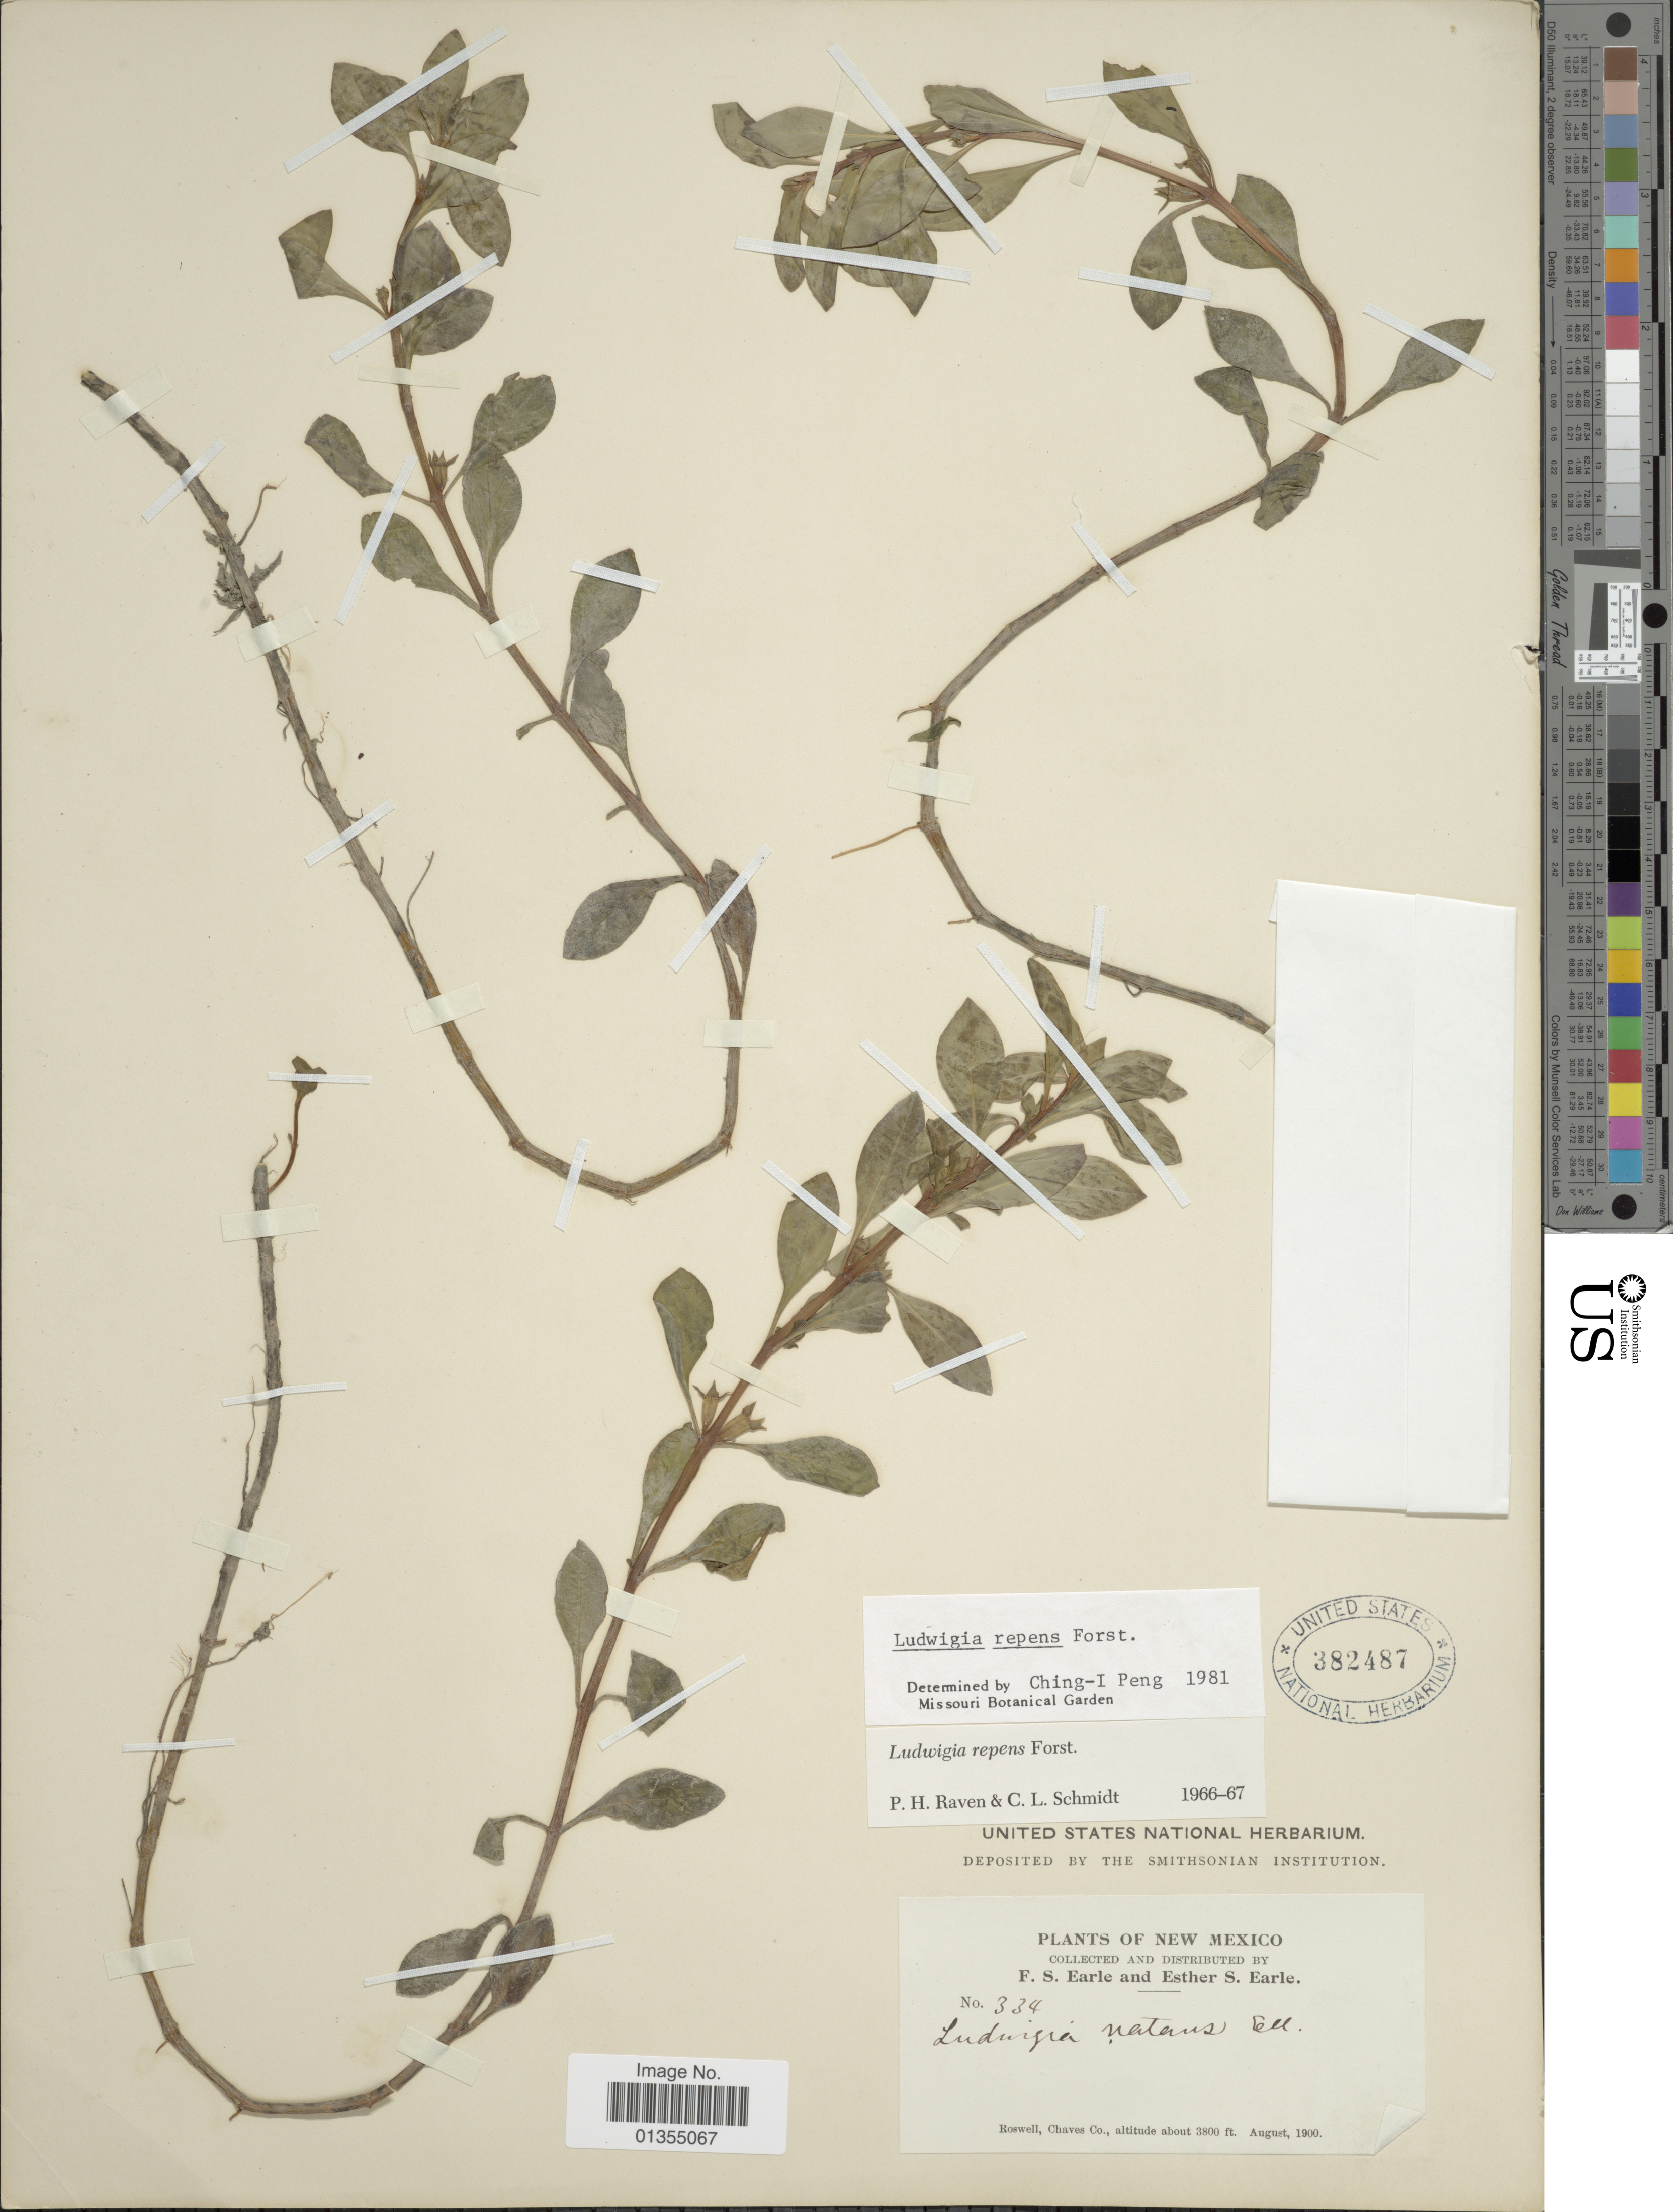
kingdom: Plantae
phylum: Tracheophyta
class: Magnoliopsida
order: Myrtales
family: Onagraceae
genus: Ludwigia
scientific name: Ludwigia repens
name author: J.R. Forst.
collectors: F. S. Earle & E. S. Earle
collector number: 334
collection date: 1900-08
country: United States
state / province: New Mexico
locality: Roswell, Chaves Co.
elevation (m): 1158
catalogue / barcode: US 382487